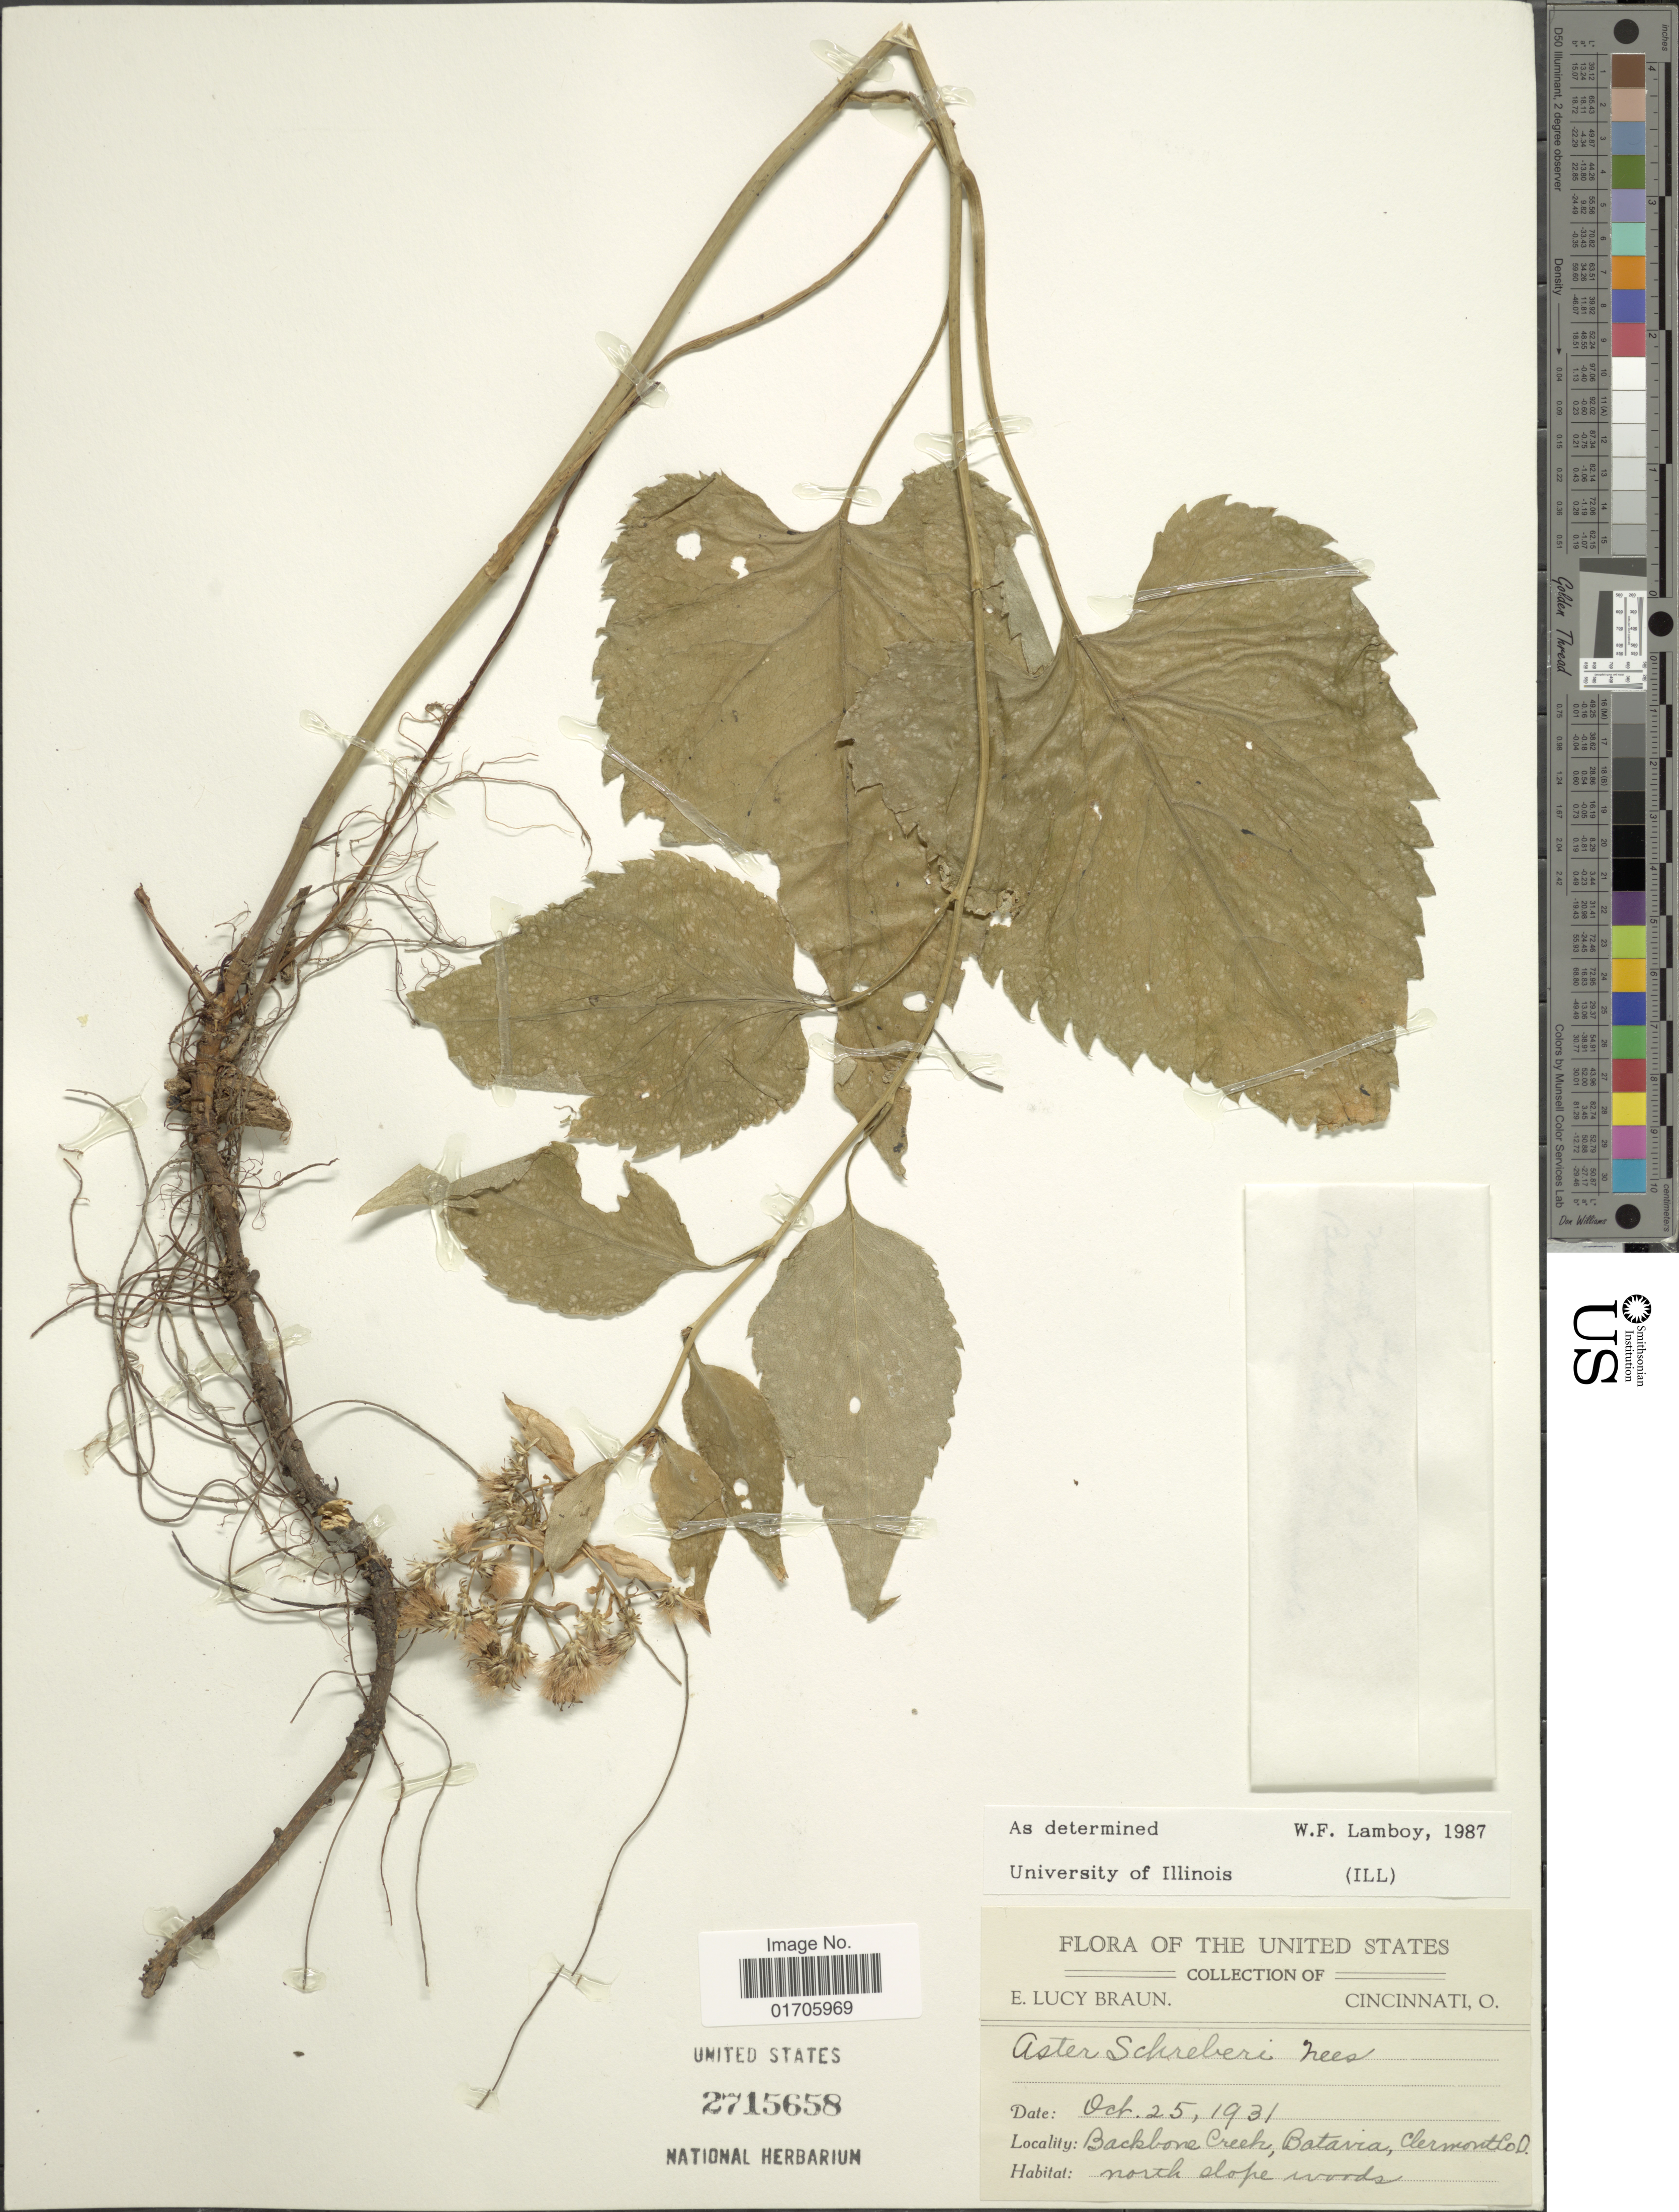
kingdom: Plantae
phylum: Tracheophyta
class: Magnoliopsida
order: Asterales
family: Asteraceae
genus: Eurybia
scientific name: Eurybia schreberi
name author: (Nees) Nees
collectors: E. L. Braun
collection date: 1931-10-25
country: United States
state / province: Ohio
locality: Backbone Creek, Batavia, Clermont Co., O.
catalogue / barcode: US 2715658